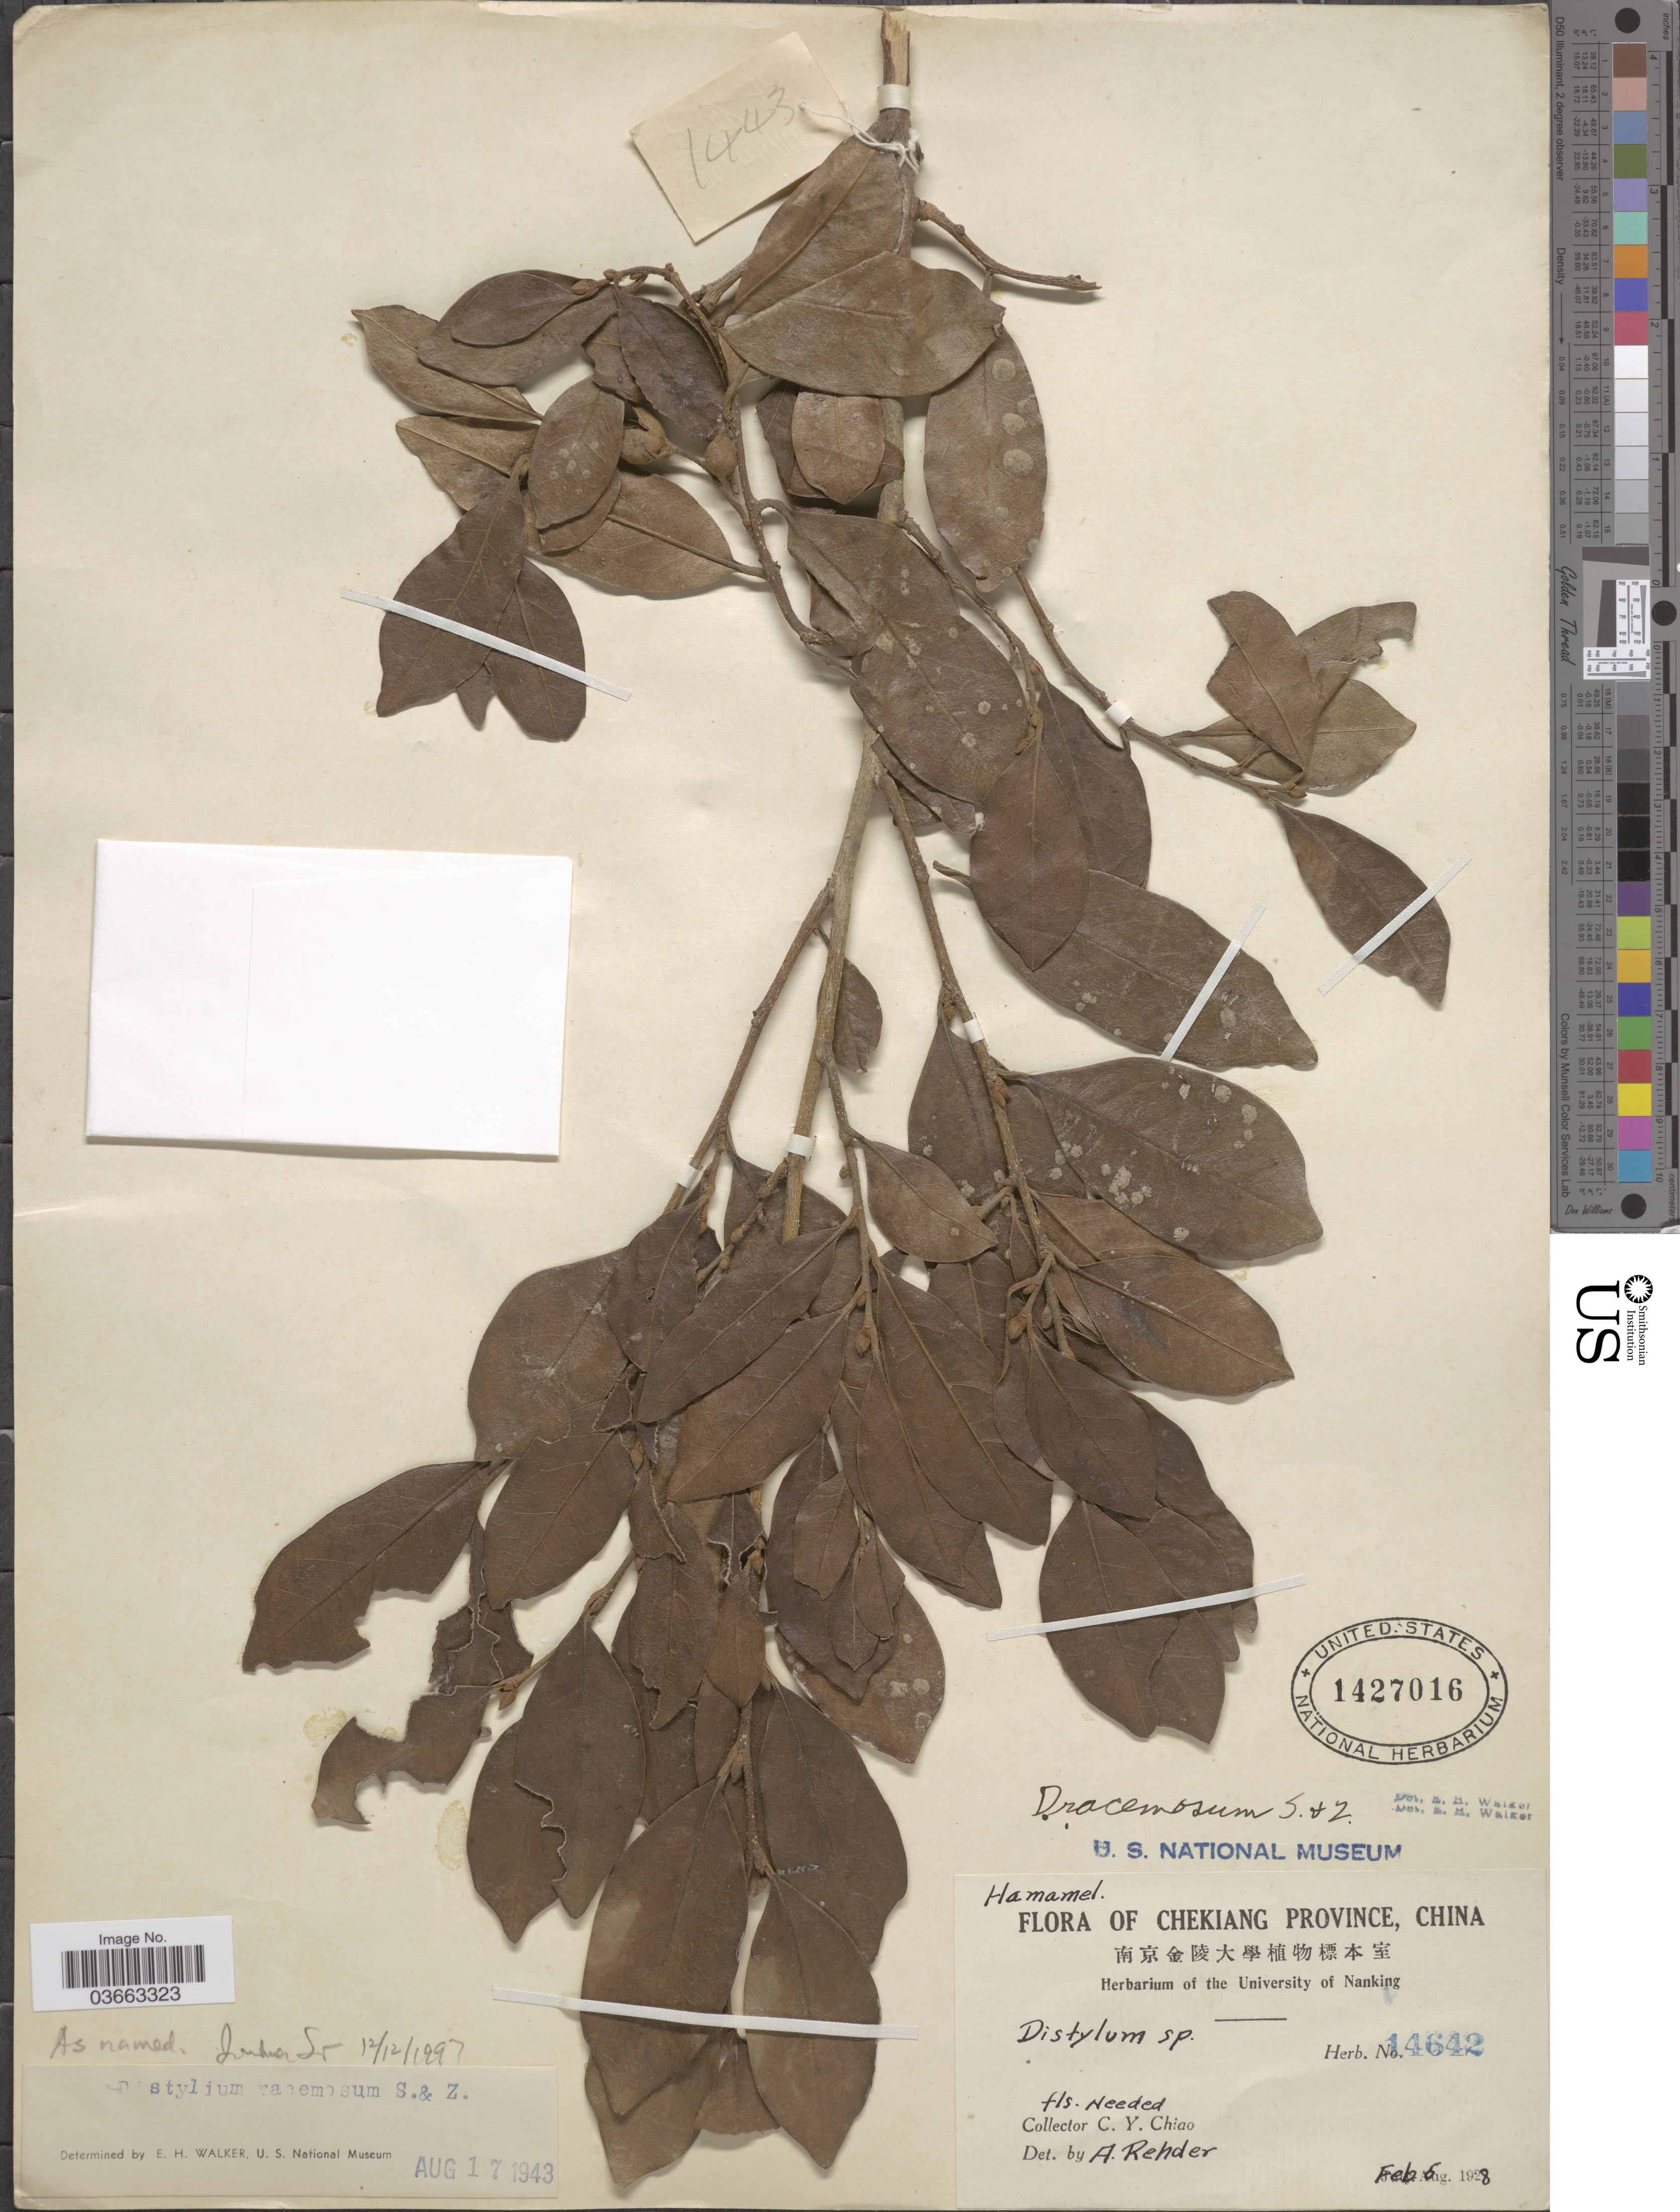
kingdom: Plantae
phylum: Tracheophyta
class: Magnoliopsida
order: Saxifragales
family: Hamamelidaceae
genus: Distylium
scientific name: Distylium racemosum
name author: Siebold & Zucc.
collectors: C. Y. Chiao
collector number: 14642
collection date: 1928-02-06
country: China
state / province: Zhejiang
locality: Chekiang Province.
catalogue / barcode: US 1427016